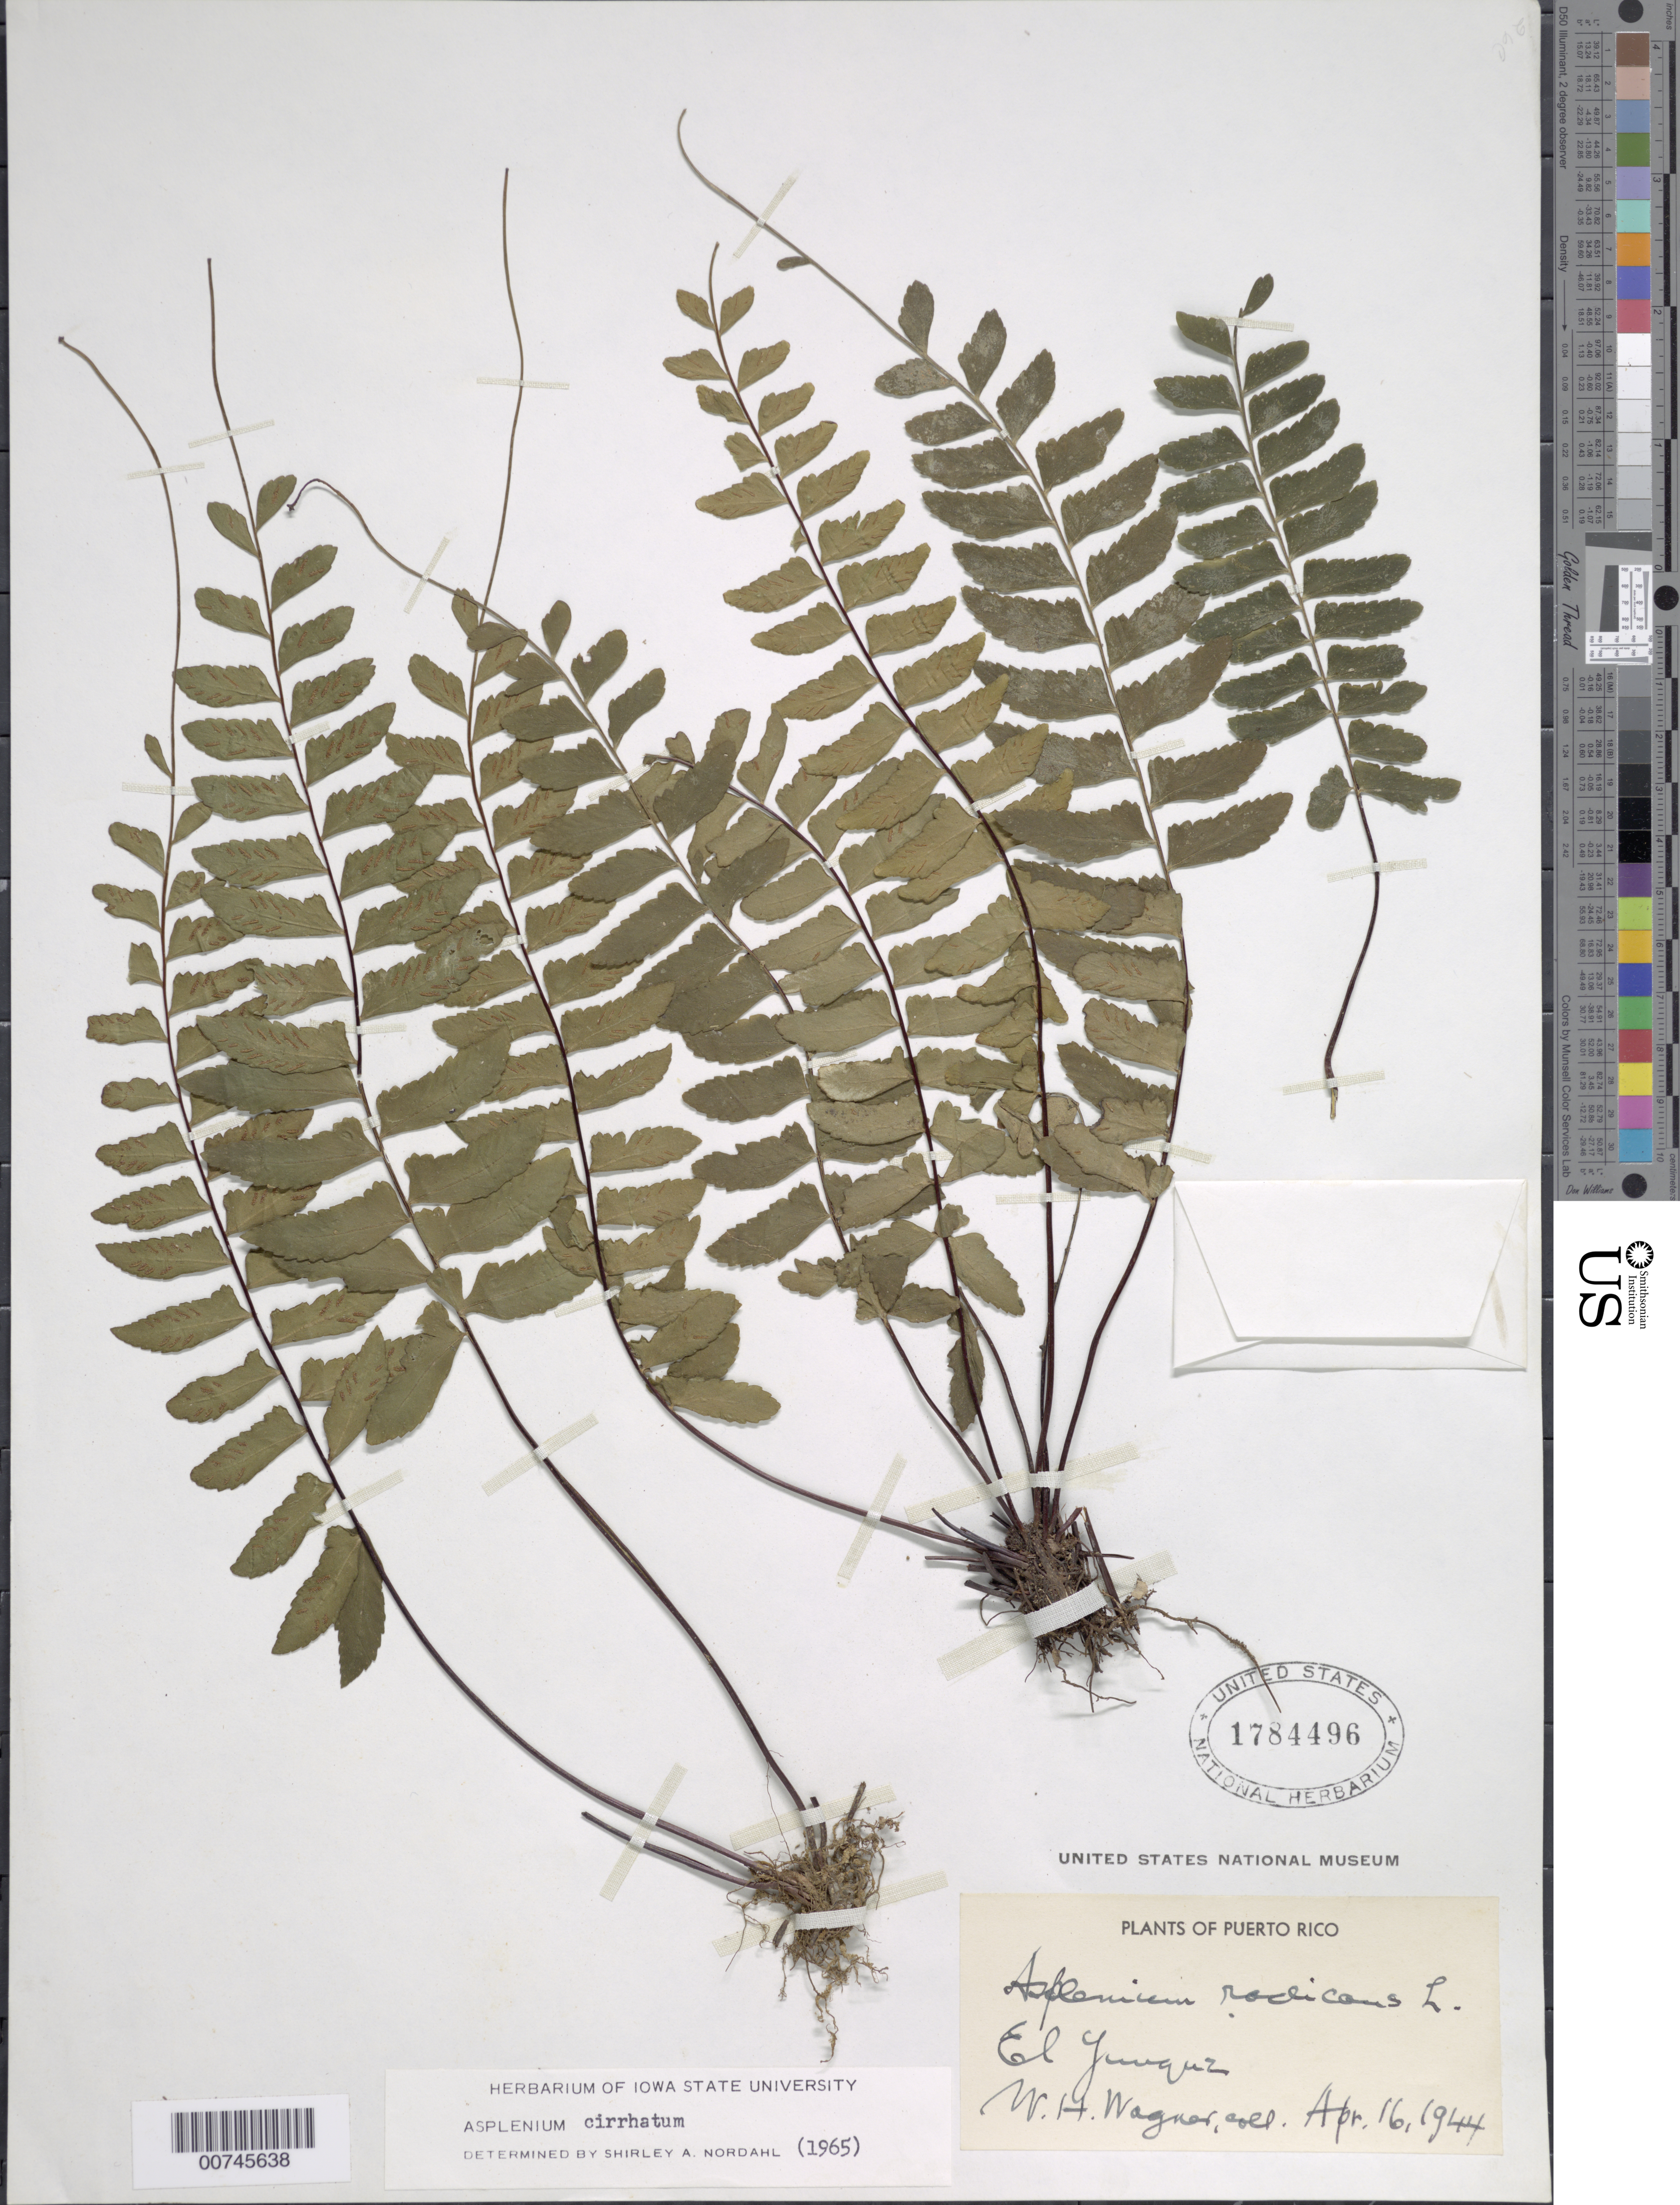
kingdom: Plantae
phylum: Tracheophyta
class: Polypodiopsida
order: Polypodiales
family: Aspleniaceae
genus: Asplenium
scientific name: Asplenium radicans var. cirrhatum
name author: (Rich. ex Willd.) Rosenst.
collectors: W. H. Wagner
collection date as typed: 16 Apr 1944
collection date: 1944-04-16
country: Puerto Rico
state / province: Río Grande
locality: El Yunque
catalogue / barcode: US 1784496